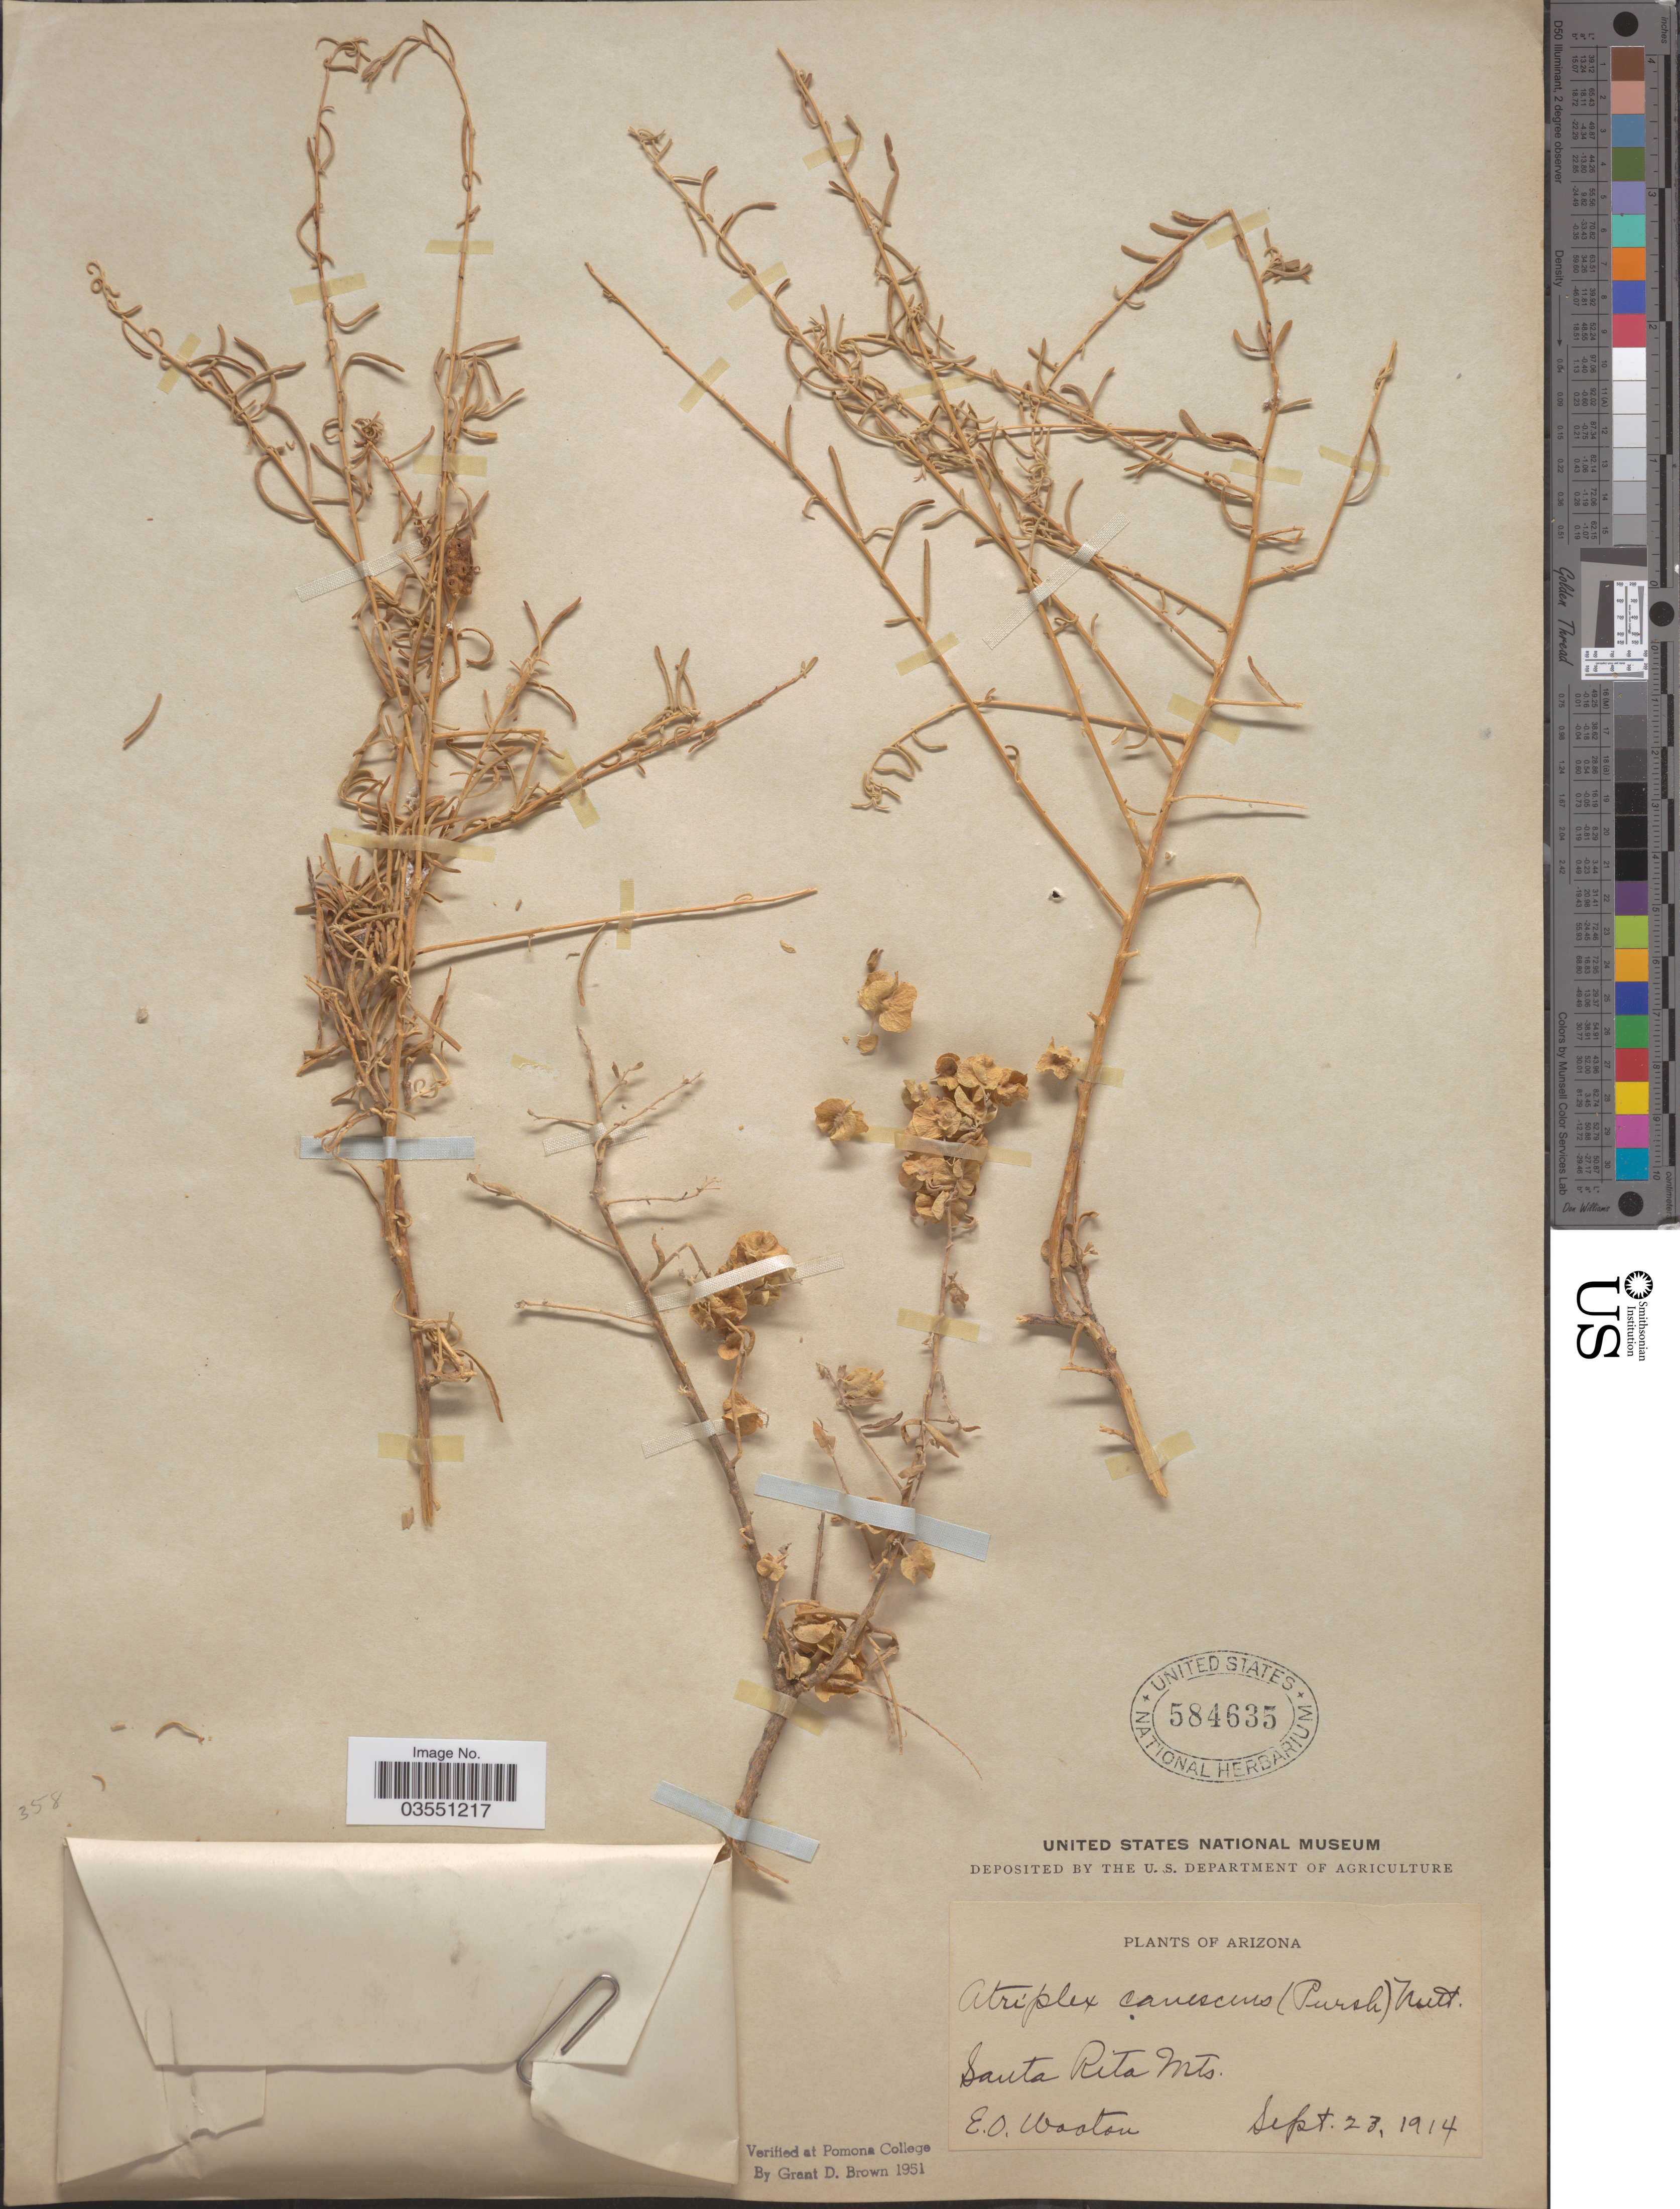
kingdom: Plantae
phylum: Tracheophyta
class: Magnoliopsida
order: Caryophyllales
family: Amaranthaceae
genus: Atriplex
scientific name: Atriplex canescens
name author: (Pursh) Nutt.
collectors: E. O. Wooton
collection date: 1914-09-23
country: United States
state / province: Arizona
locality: Santa Rita Mts.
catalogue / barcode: US 584635